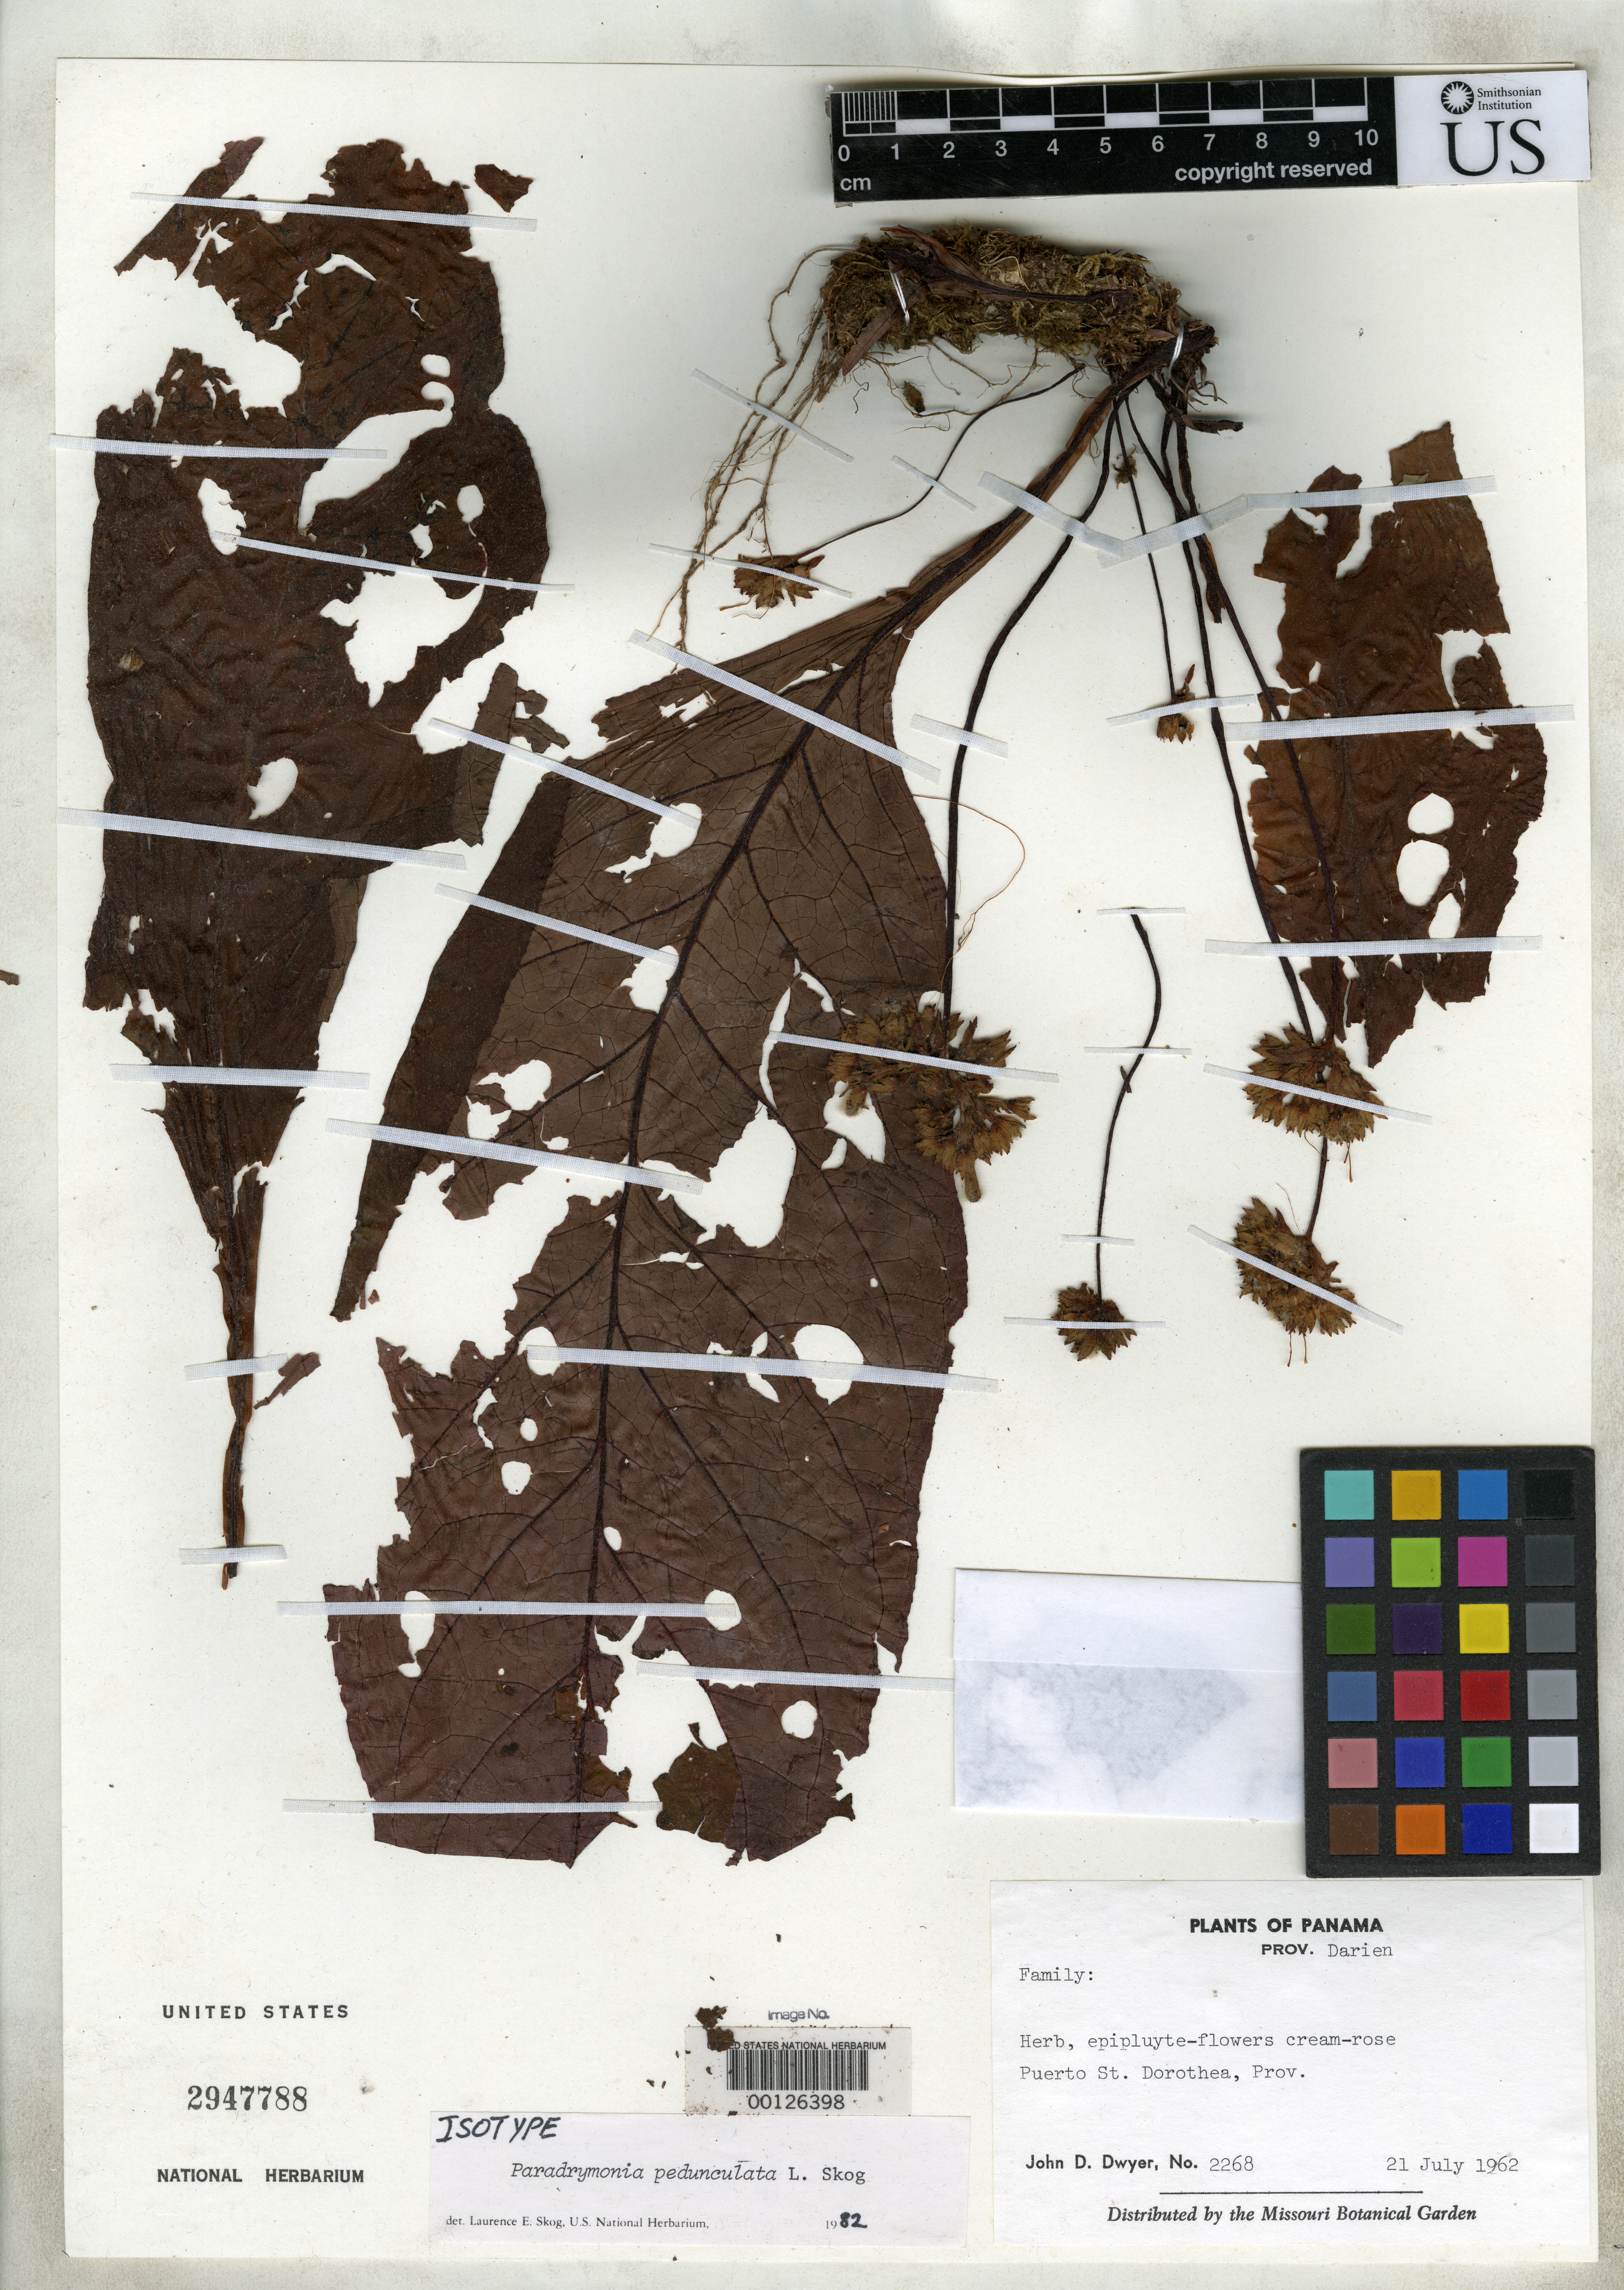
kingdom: Plantae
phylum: Tracheophyta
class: Magnoliopsida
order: Lamiales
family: Gesneriaceae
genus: Paradrymonia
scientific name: Paradrymonia pedunculata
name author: L.E. Skog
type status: Isotype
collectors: J. D. Dwyer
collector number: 2268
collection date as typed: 21 Jul 1962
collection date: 1962-07-21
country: Panama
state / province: Darién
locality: Puerto St. Dorothea.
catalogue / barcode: US 2947788